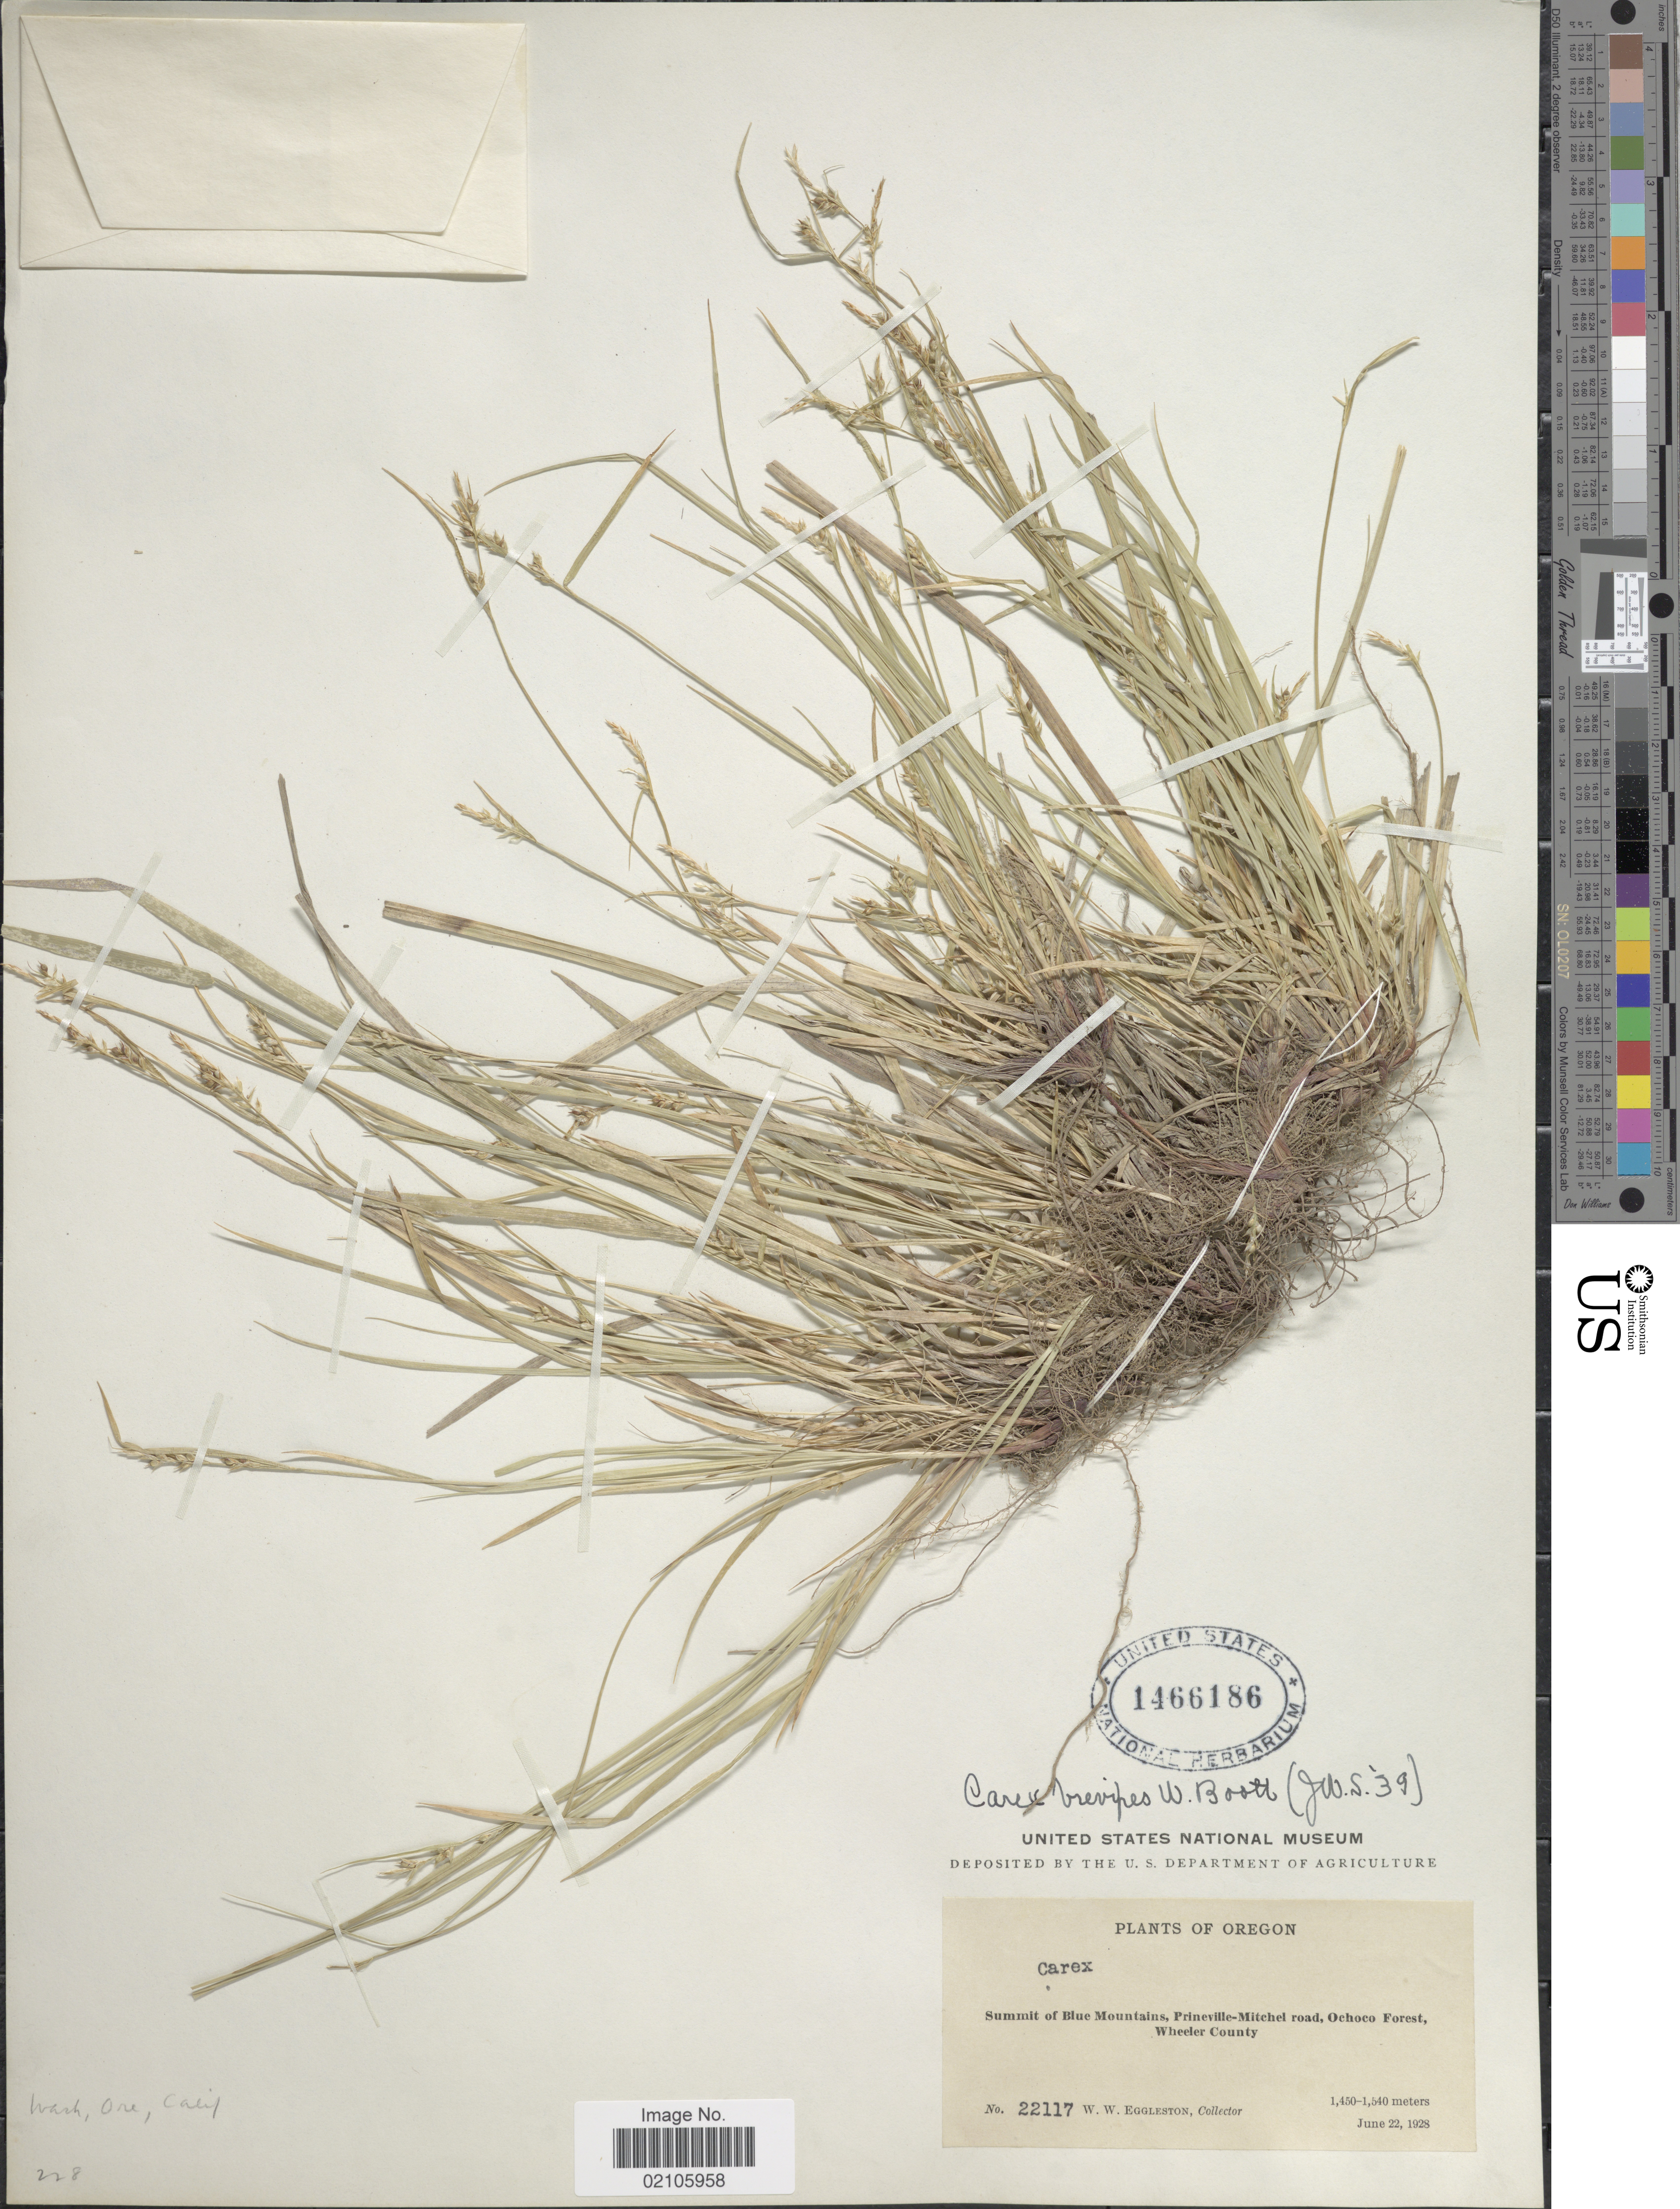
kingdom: Plantae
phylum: Tracheophyta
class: Liliopsida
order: Poales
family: Cyperaceae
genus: Carex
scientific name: Carex rossii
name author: Boott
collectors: W. W. Eggleston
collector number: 22117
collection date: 1928-06-22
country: United States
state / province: Oregon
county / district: Wheeler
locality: Summit of Blue Mountains, Prineville-Mitchel road, Ochoco Forest, Wheeler County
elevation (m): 1450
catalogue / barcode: US 1466186